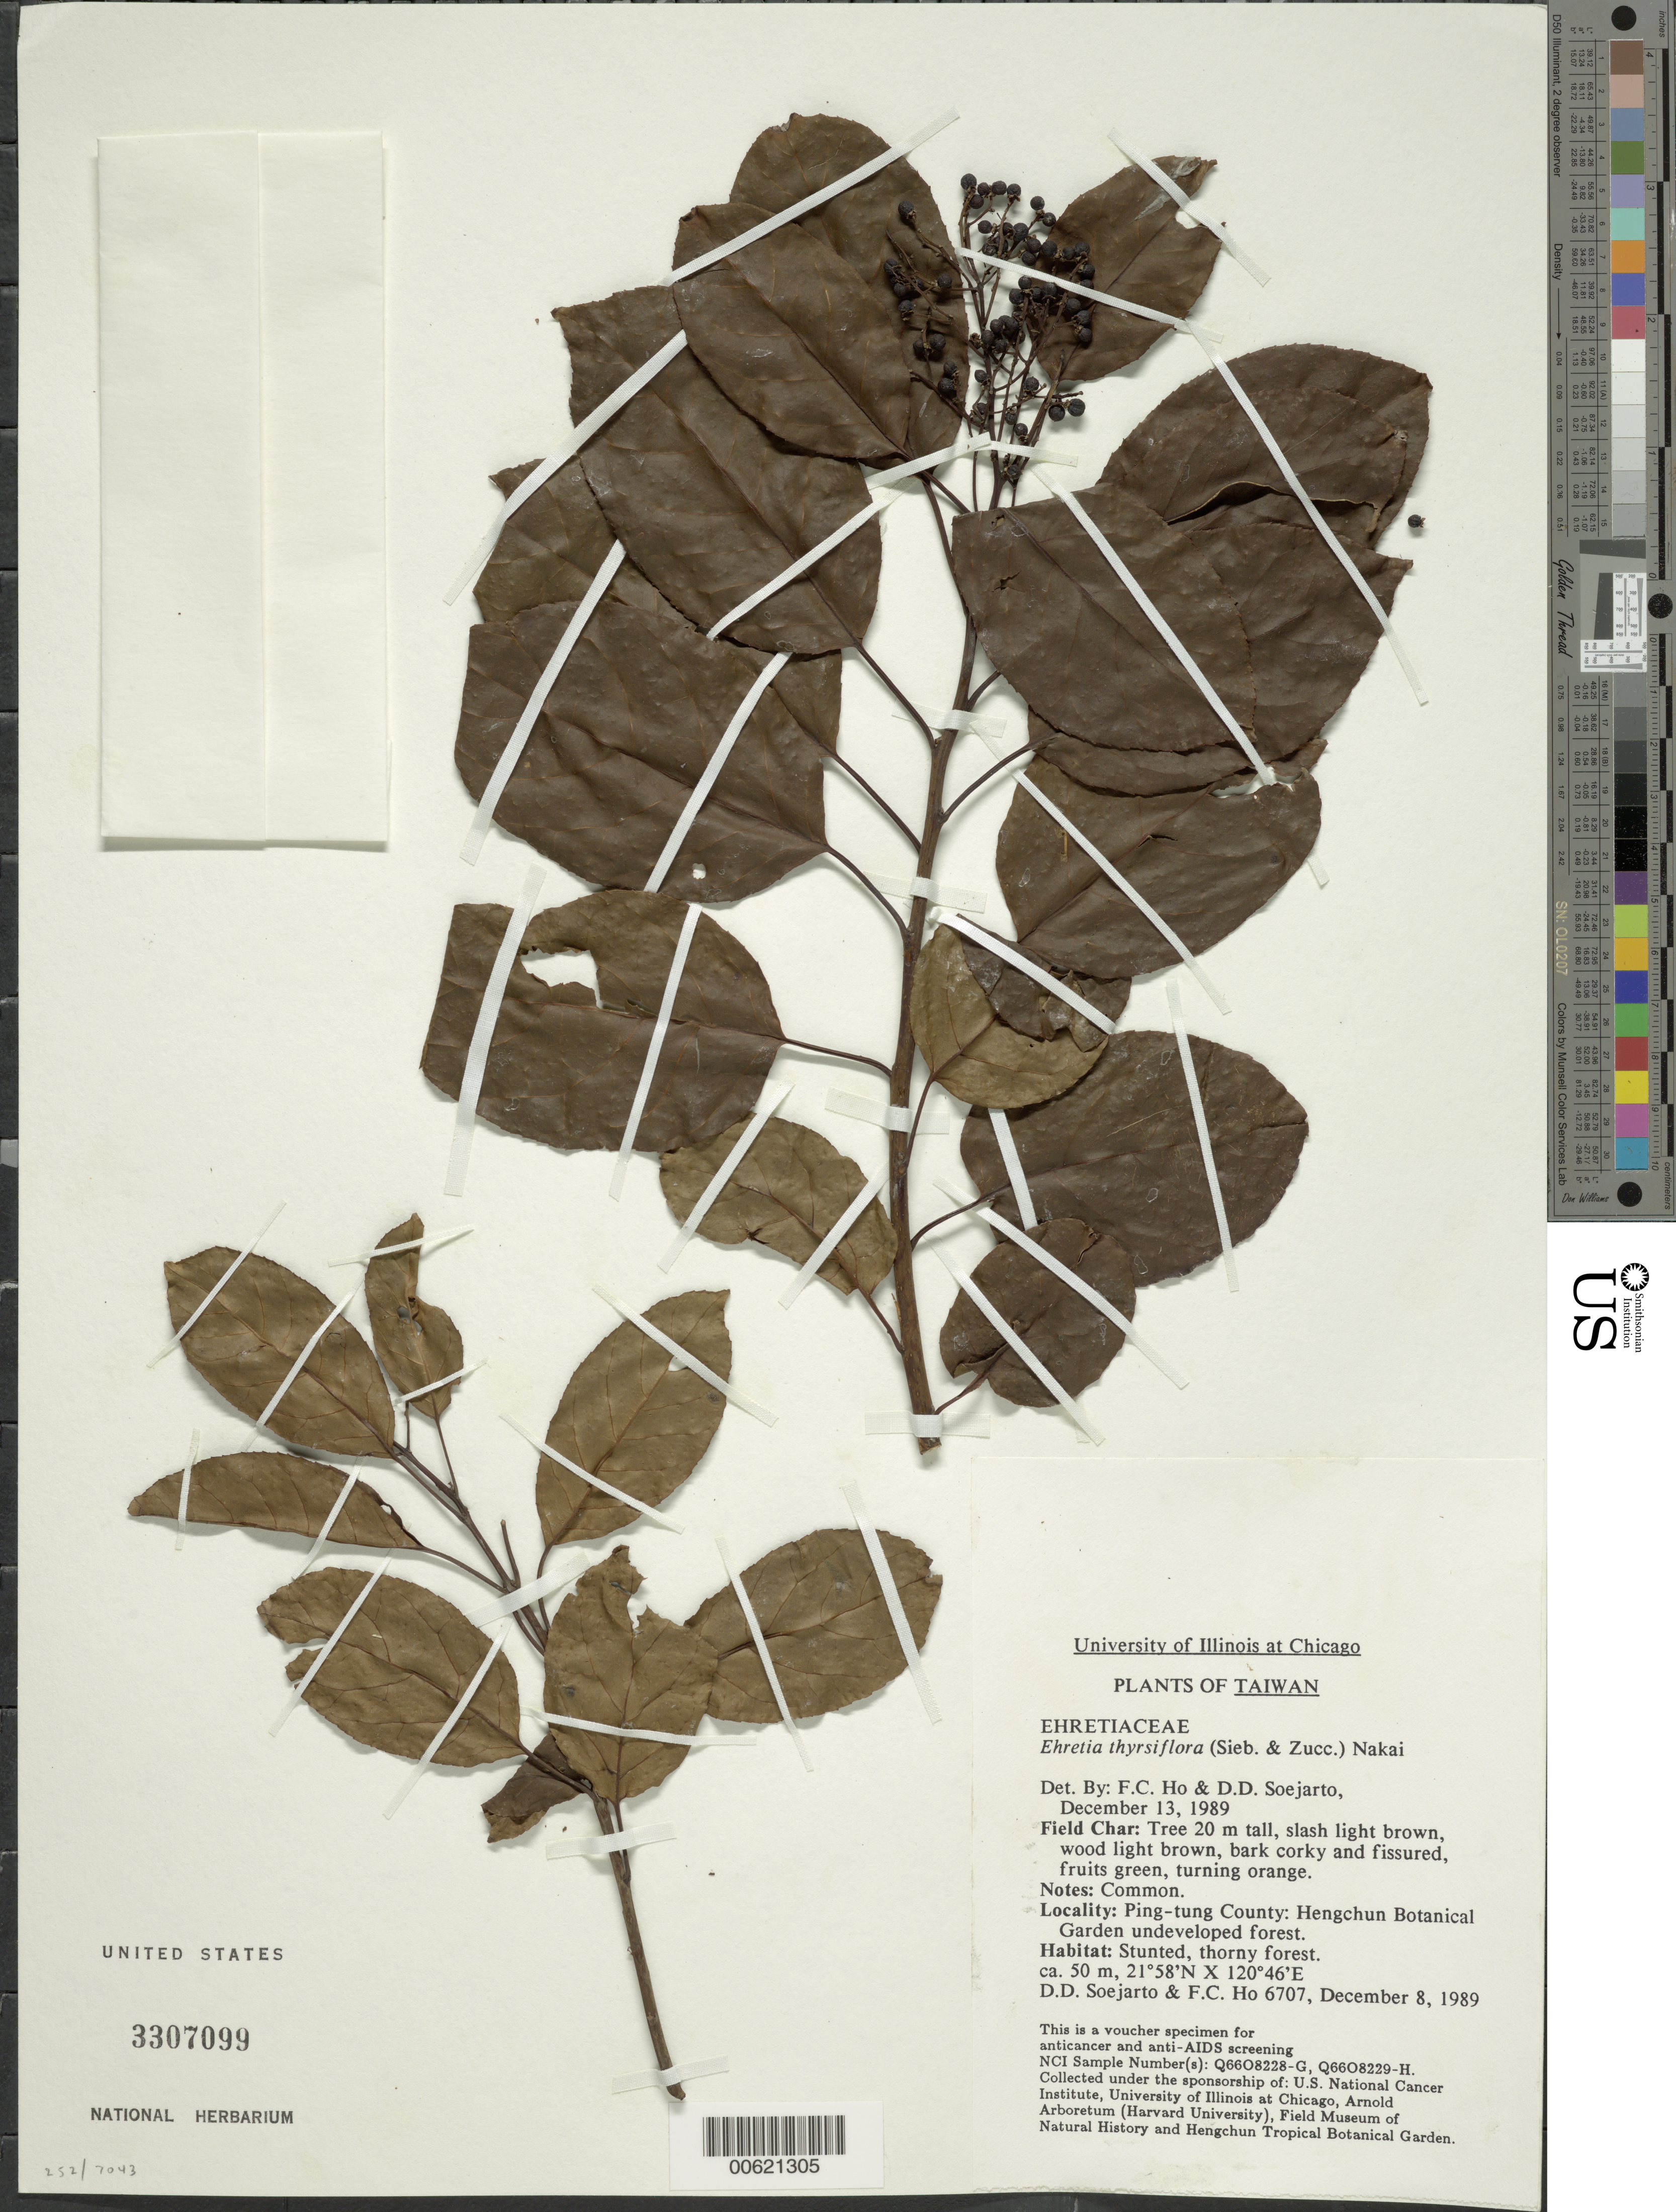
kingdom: Plantae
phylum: Tracheophyta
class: Magnoliopsida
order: Boraginales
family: Ehretiaceae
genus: Ehretia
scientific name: Ehretia thyrsiflora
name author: (Siebert & Zucc.) Nakai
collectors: F. Ho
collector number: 6707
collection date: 1989-12-08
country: Taiwan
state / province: Pingtung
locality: Ping-tung County: Hengchun Botanical Garden undeveloped forest.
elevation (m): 50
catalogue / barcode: US 3307099